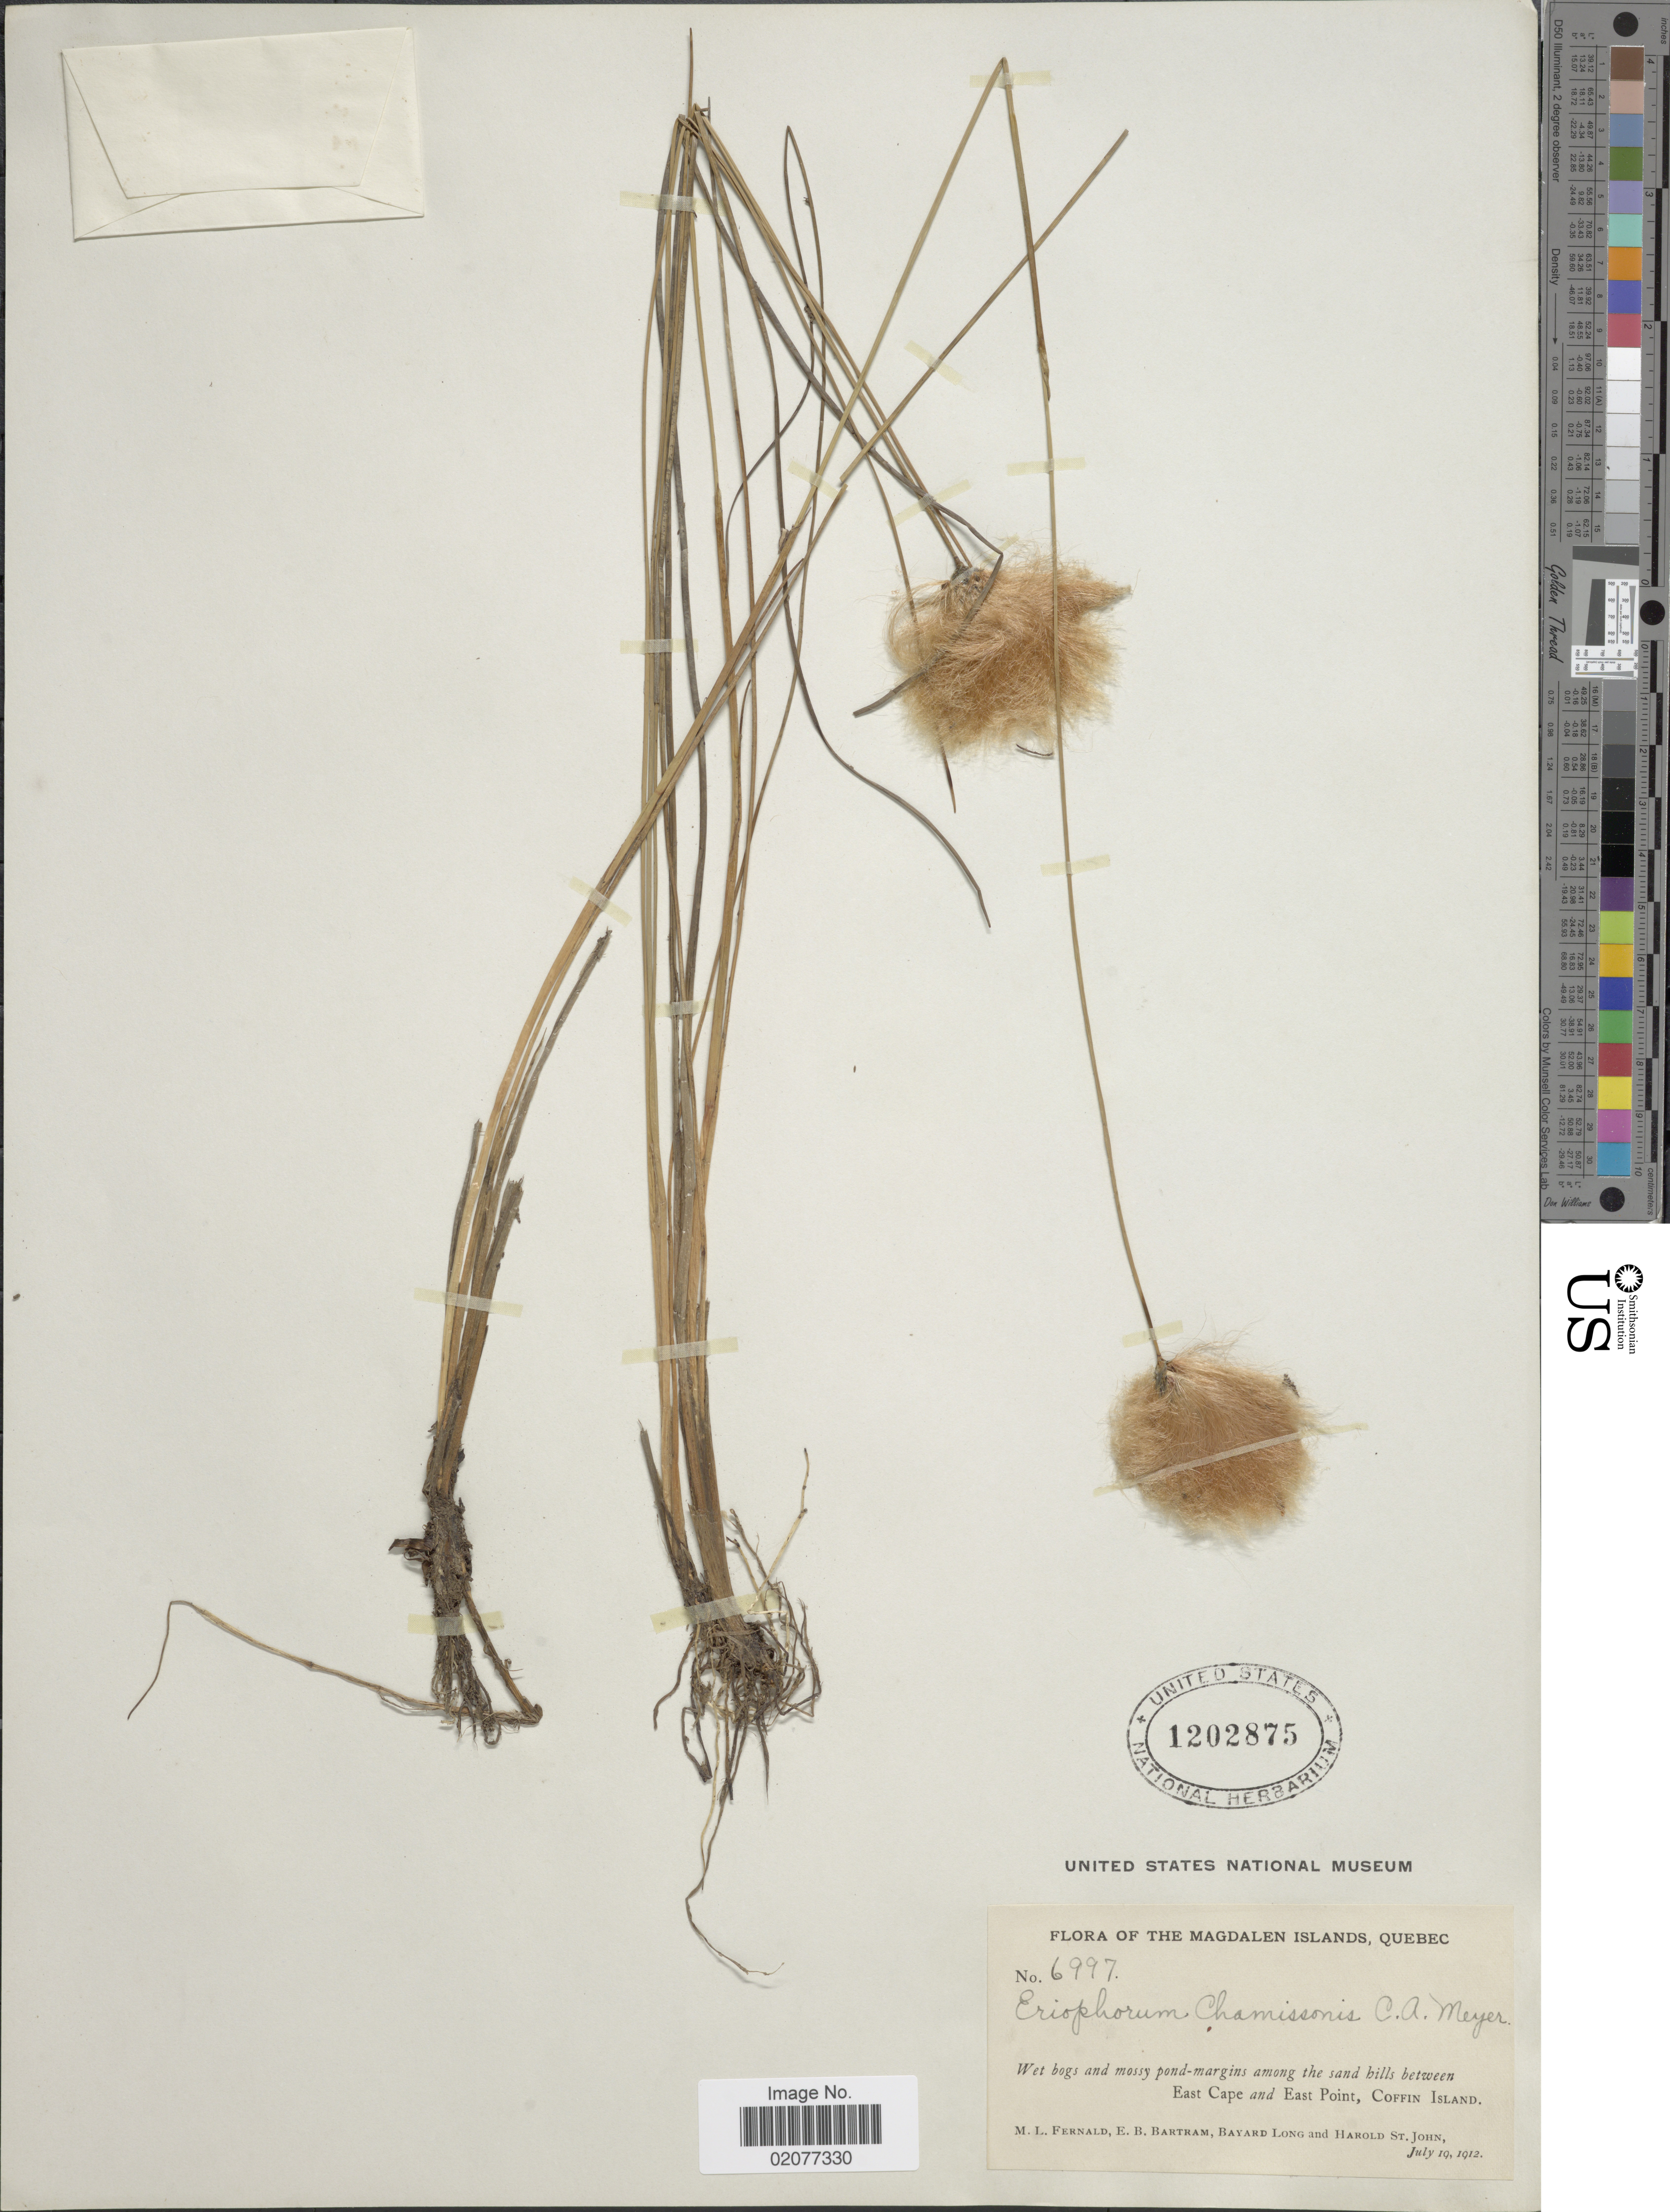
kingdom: Plantae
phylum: Tracheophyta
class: Liliopsida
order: Poales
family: Cyperaceae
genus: Eriophorum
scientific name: Eriophorum chamissonis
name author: C.A. Mey.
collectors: M. L. Fernald, E. B. Bartram, B. Long & H. St. John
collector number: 6997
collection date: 1912-07-19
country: Canada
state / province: Quebec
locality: The Magdalen Islands, Quebec. Among the and bills between East Cape and East Point, Coffin Island.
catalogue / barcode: US 1202875